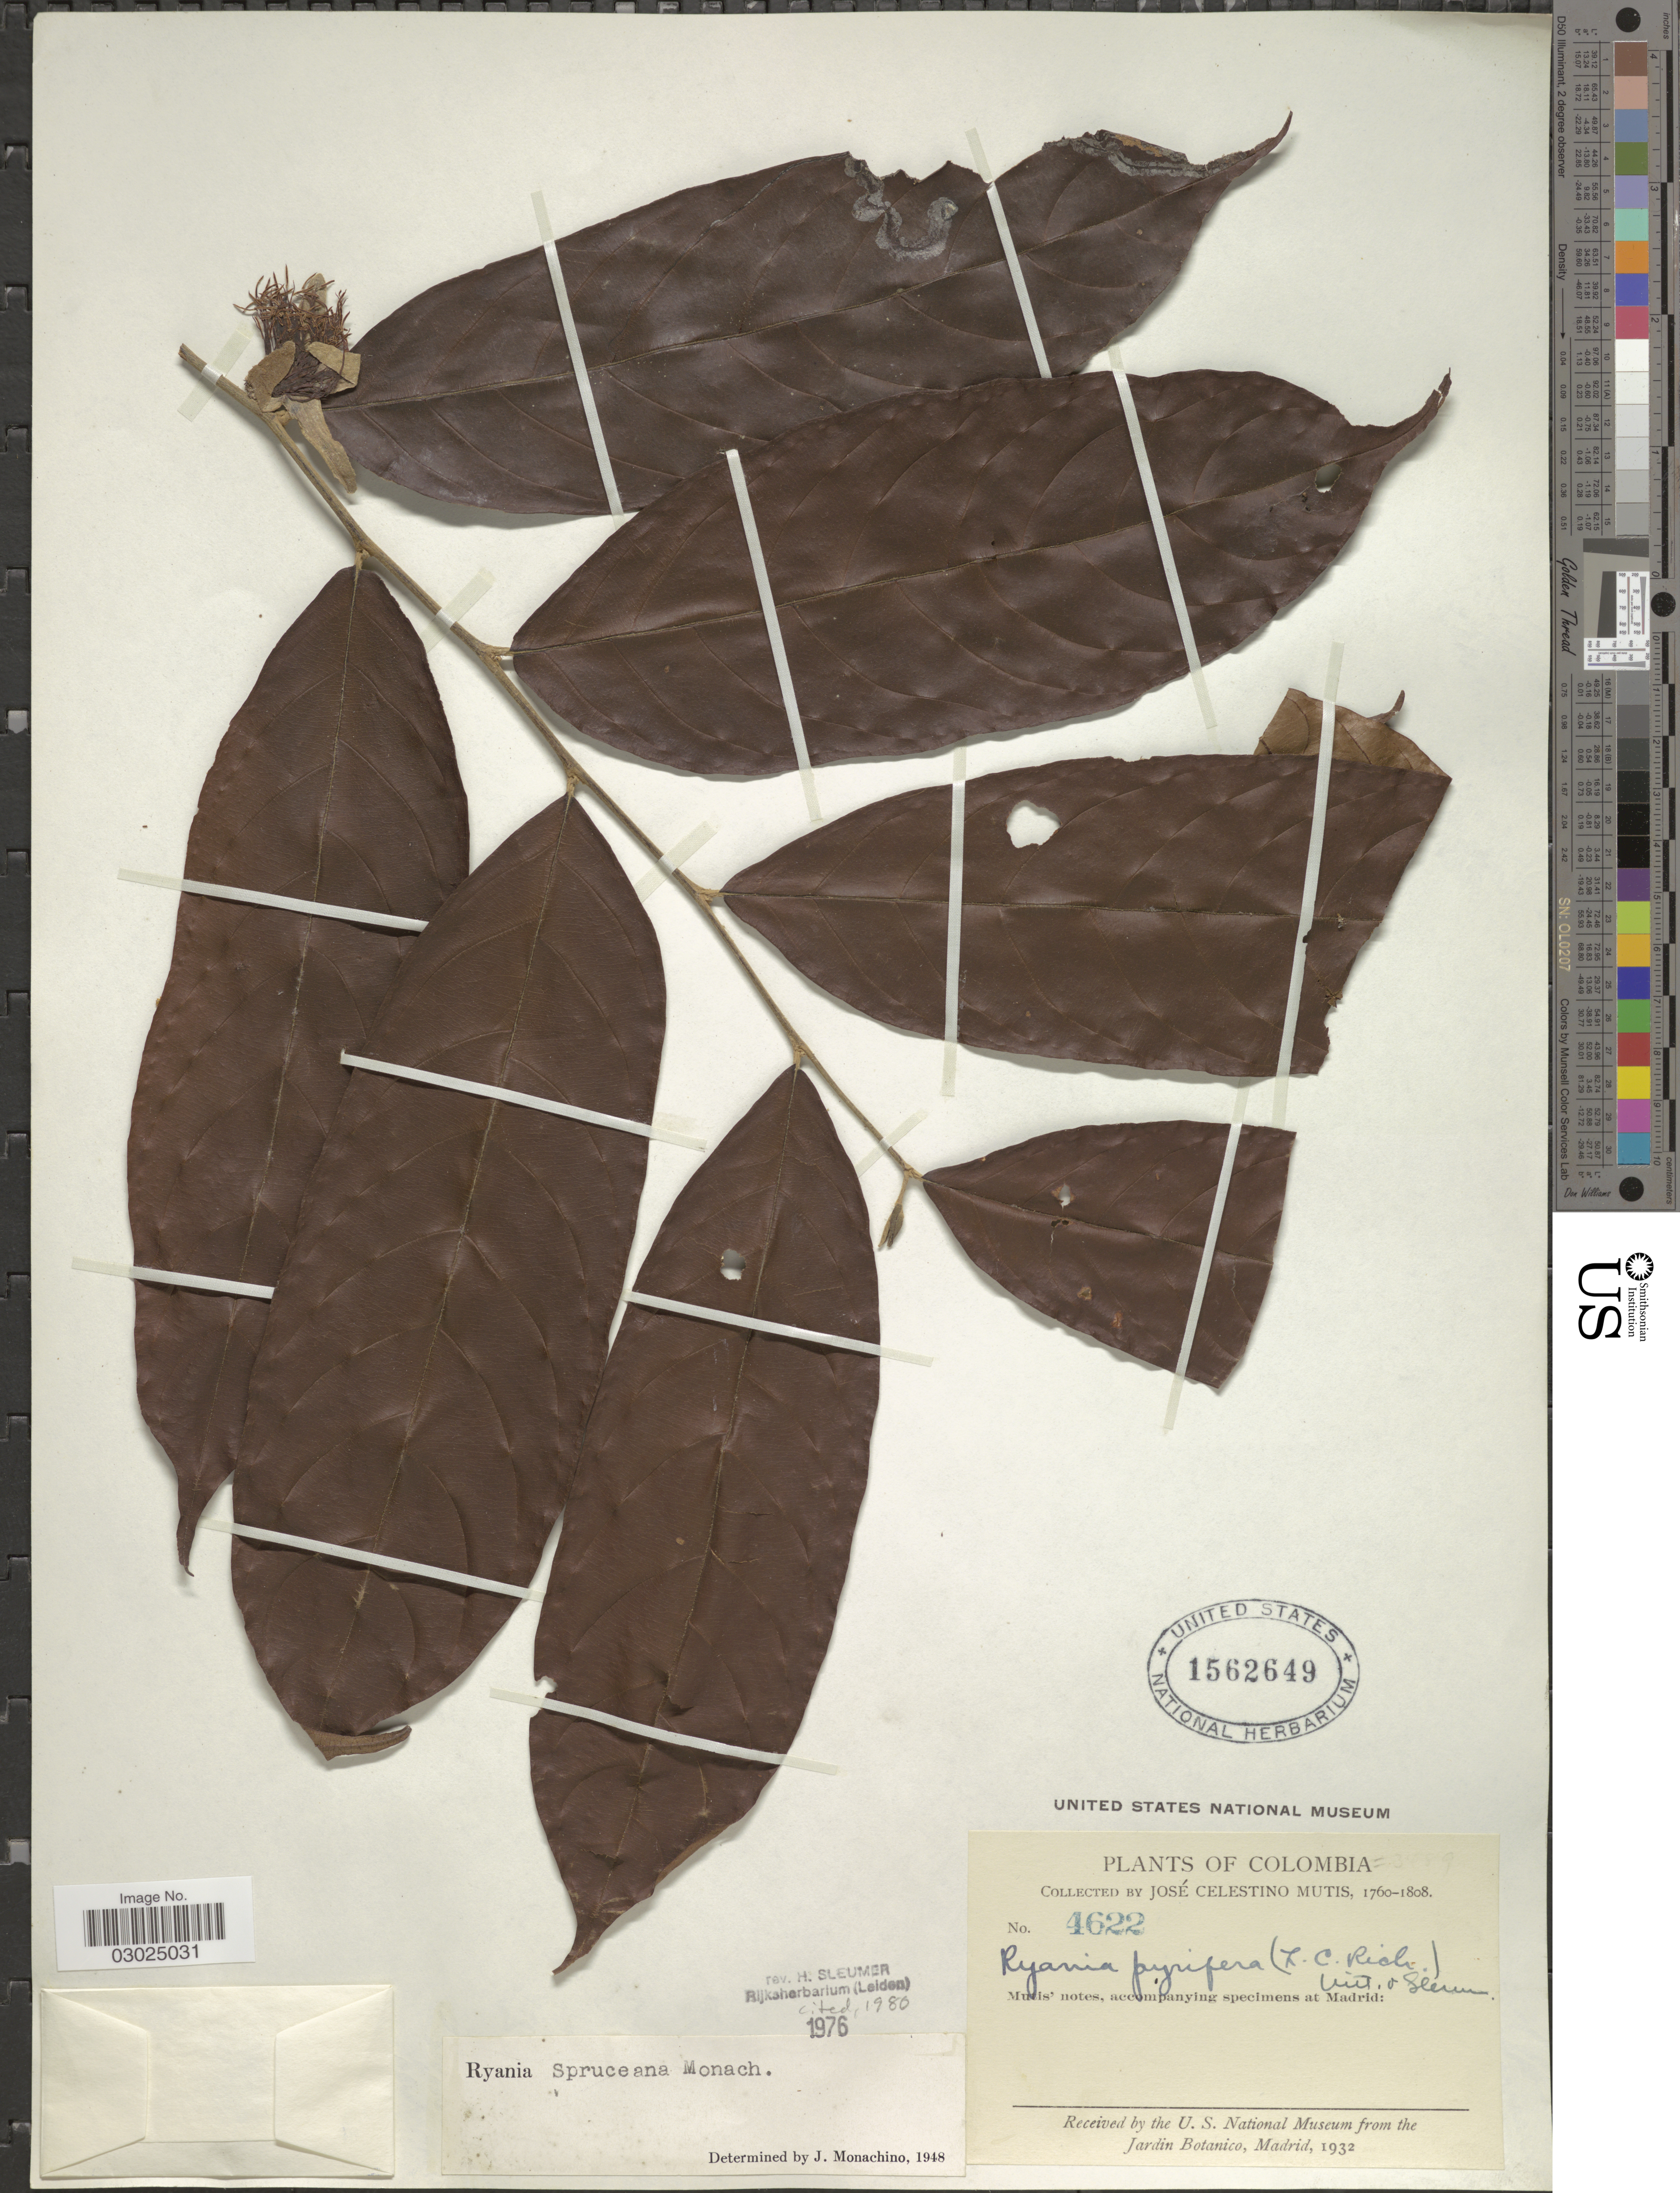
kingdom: Plantae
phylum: Tracheophyta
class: Magnoliopsida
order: Malpighiales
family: Salicaceae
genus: Ryania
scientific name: Ryania spruceana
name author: Monach.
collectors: J. C. B. Mutis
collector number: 4622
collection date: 1760/1808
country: Colombia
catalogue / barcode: US 1562649